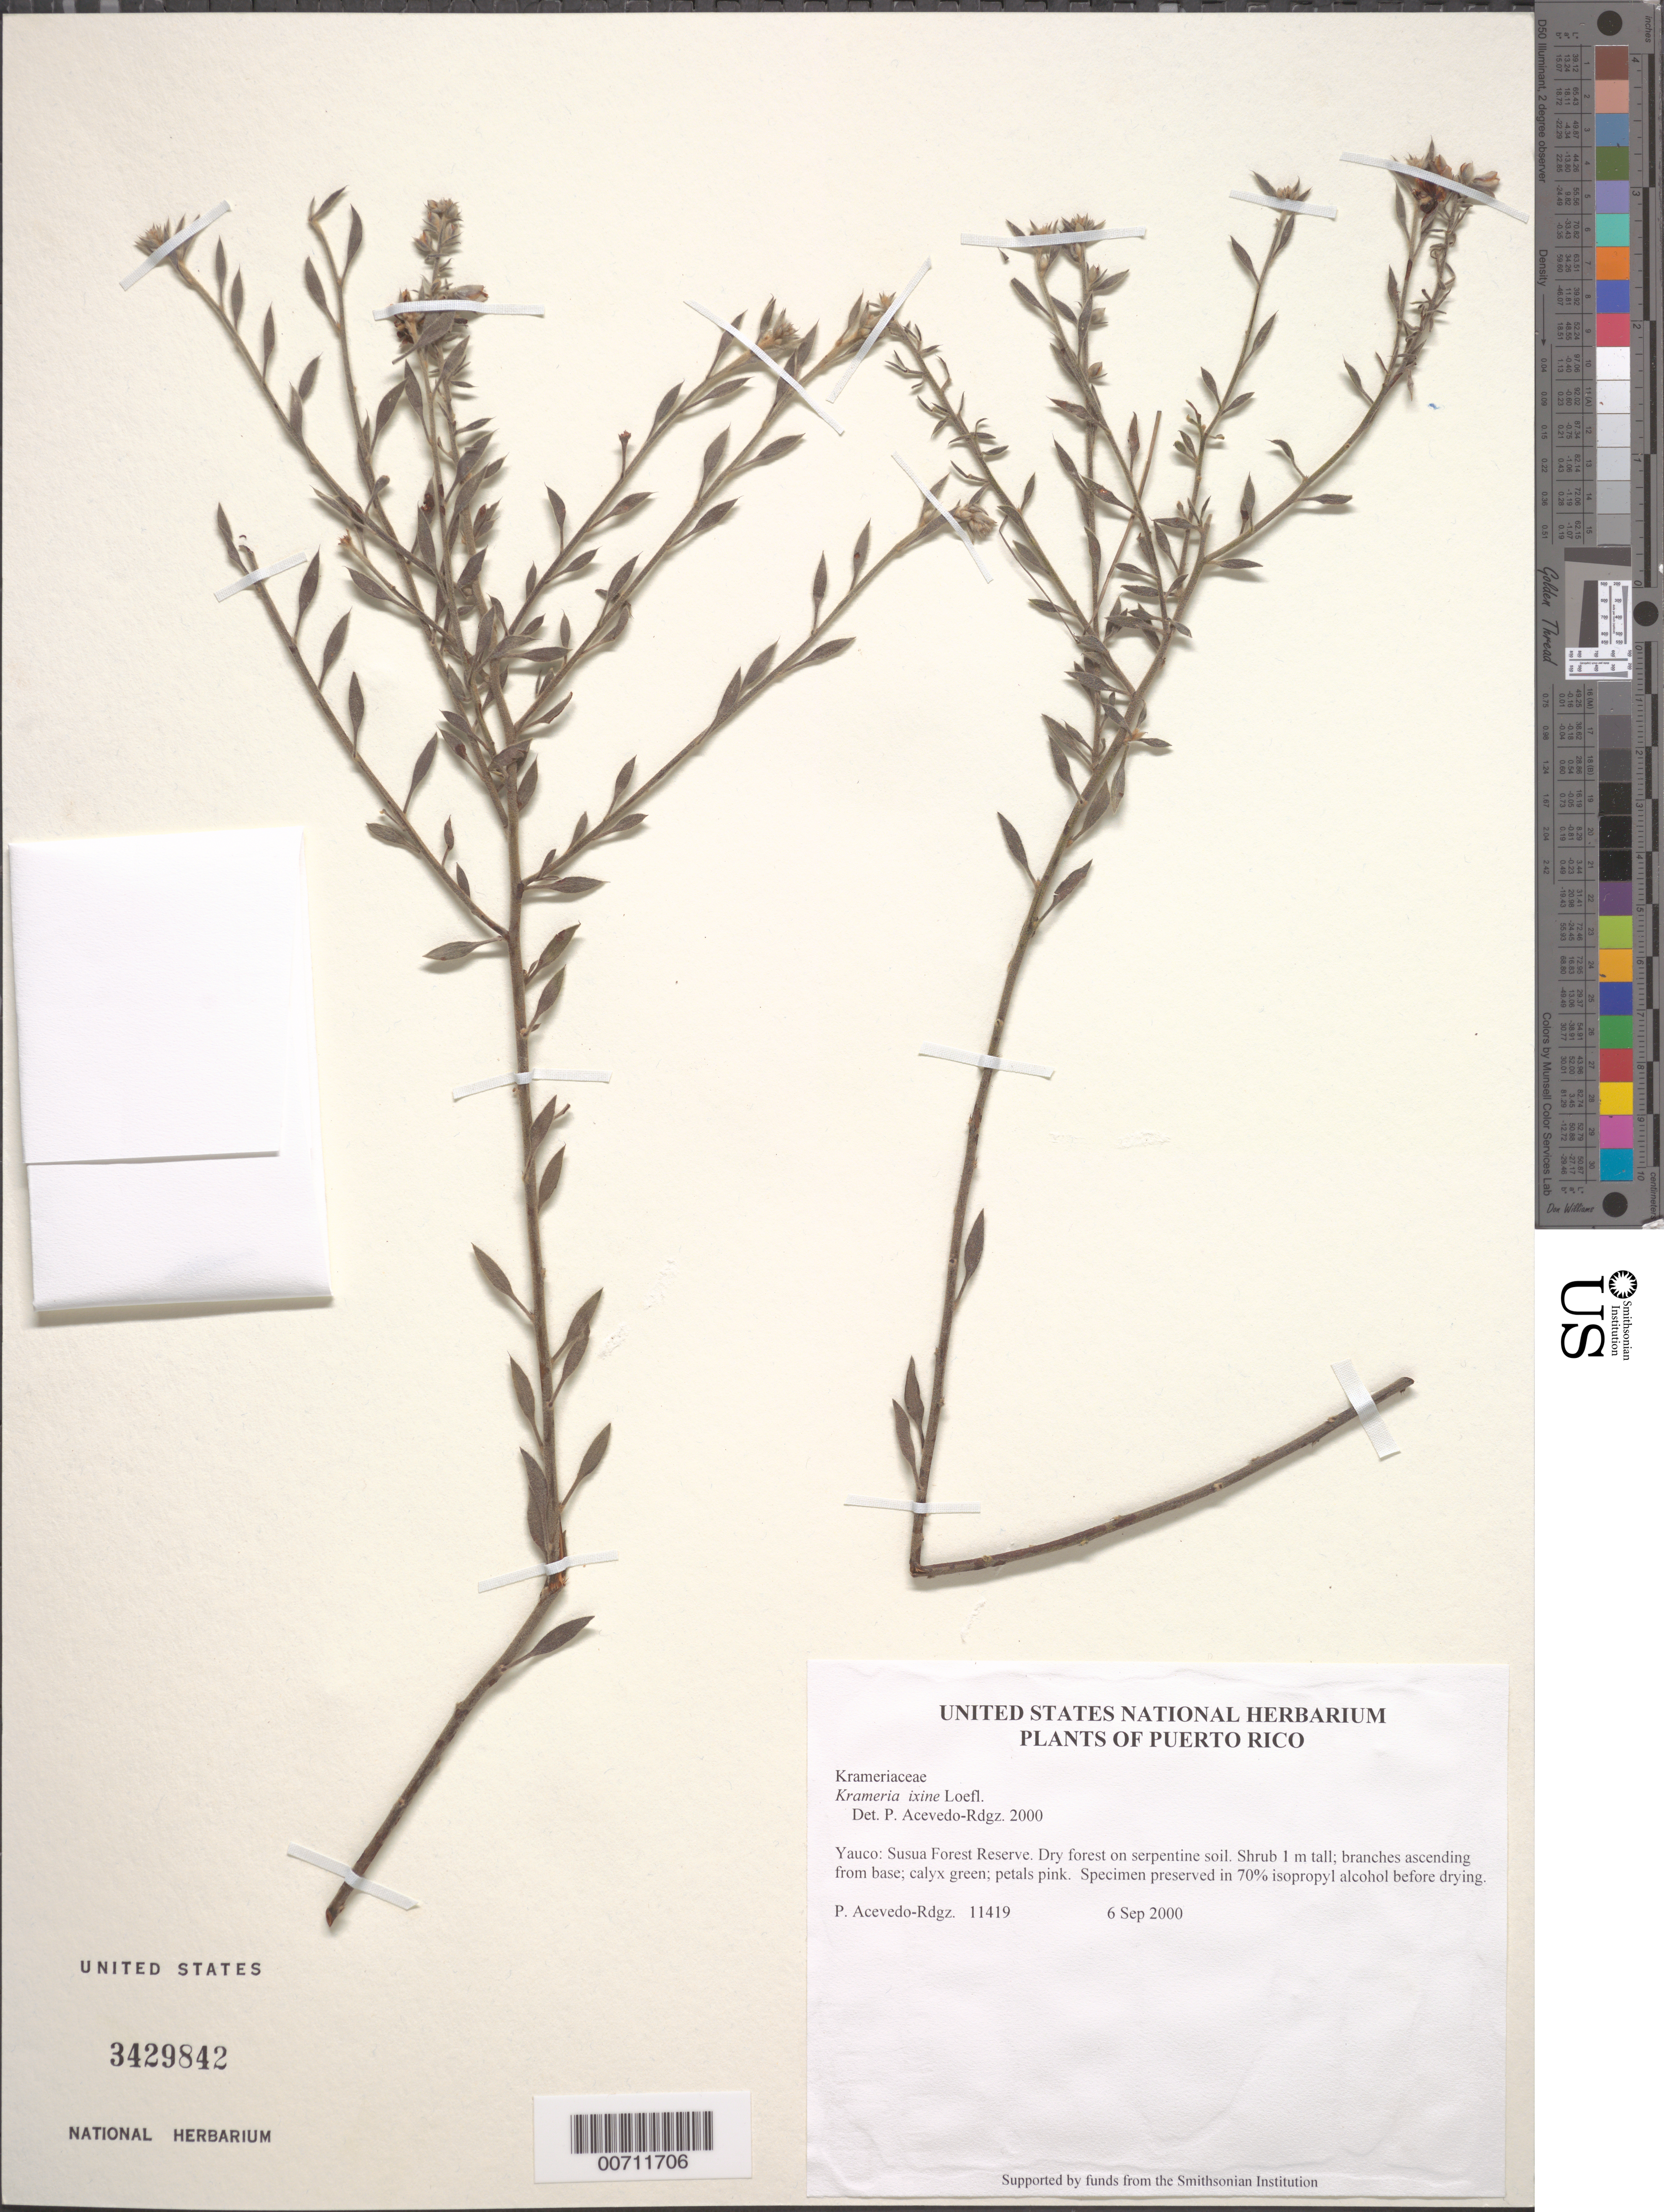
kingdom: Plantae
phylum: Tracheophyta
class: Magnoliopsida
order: Zygophyllales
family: Krameriaceae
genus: Krameria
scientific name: Krameria ixine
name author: L.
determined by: Acevedo-Rodríguez, P., (BOT), Smithsonian Institution - National Museum of Natural History (UNITED STATES)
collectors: P. Acevedo-Rodr.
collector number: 11419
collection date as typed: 06 Sep 2000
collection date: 2000-09-06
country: Puerto Rico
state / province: Yauco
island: Puerto Rico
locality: Yauco: Susua Forest Reserve.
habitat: Dry forest on serpentine soil.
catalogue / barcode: US 3429842